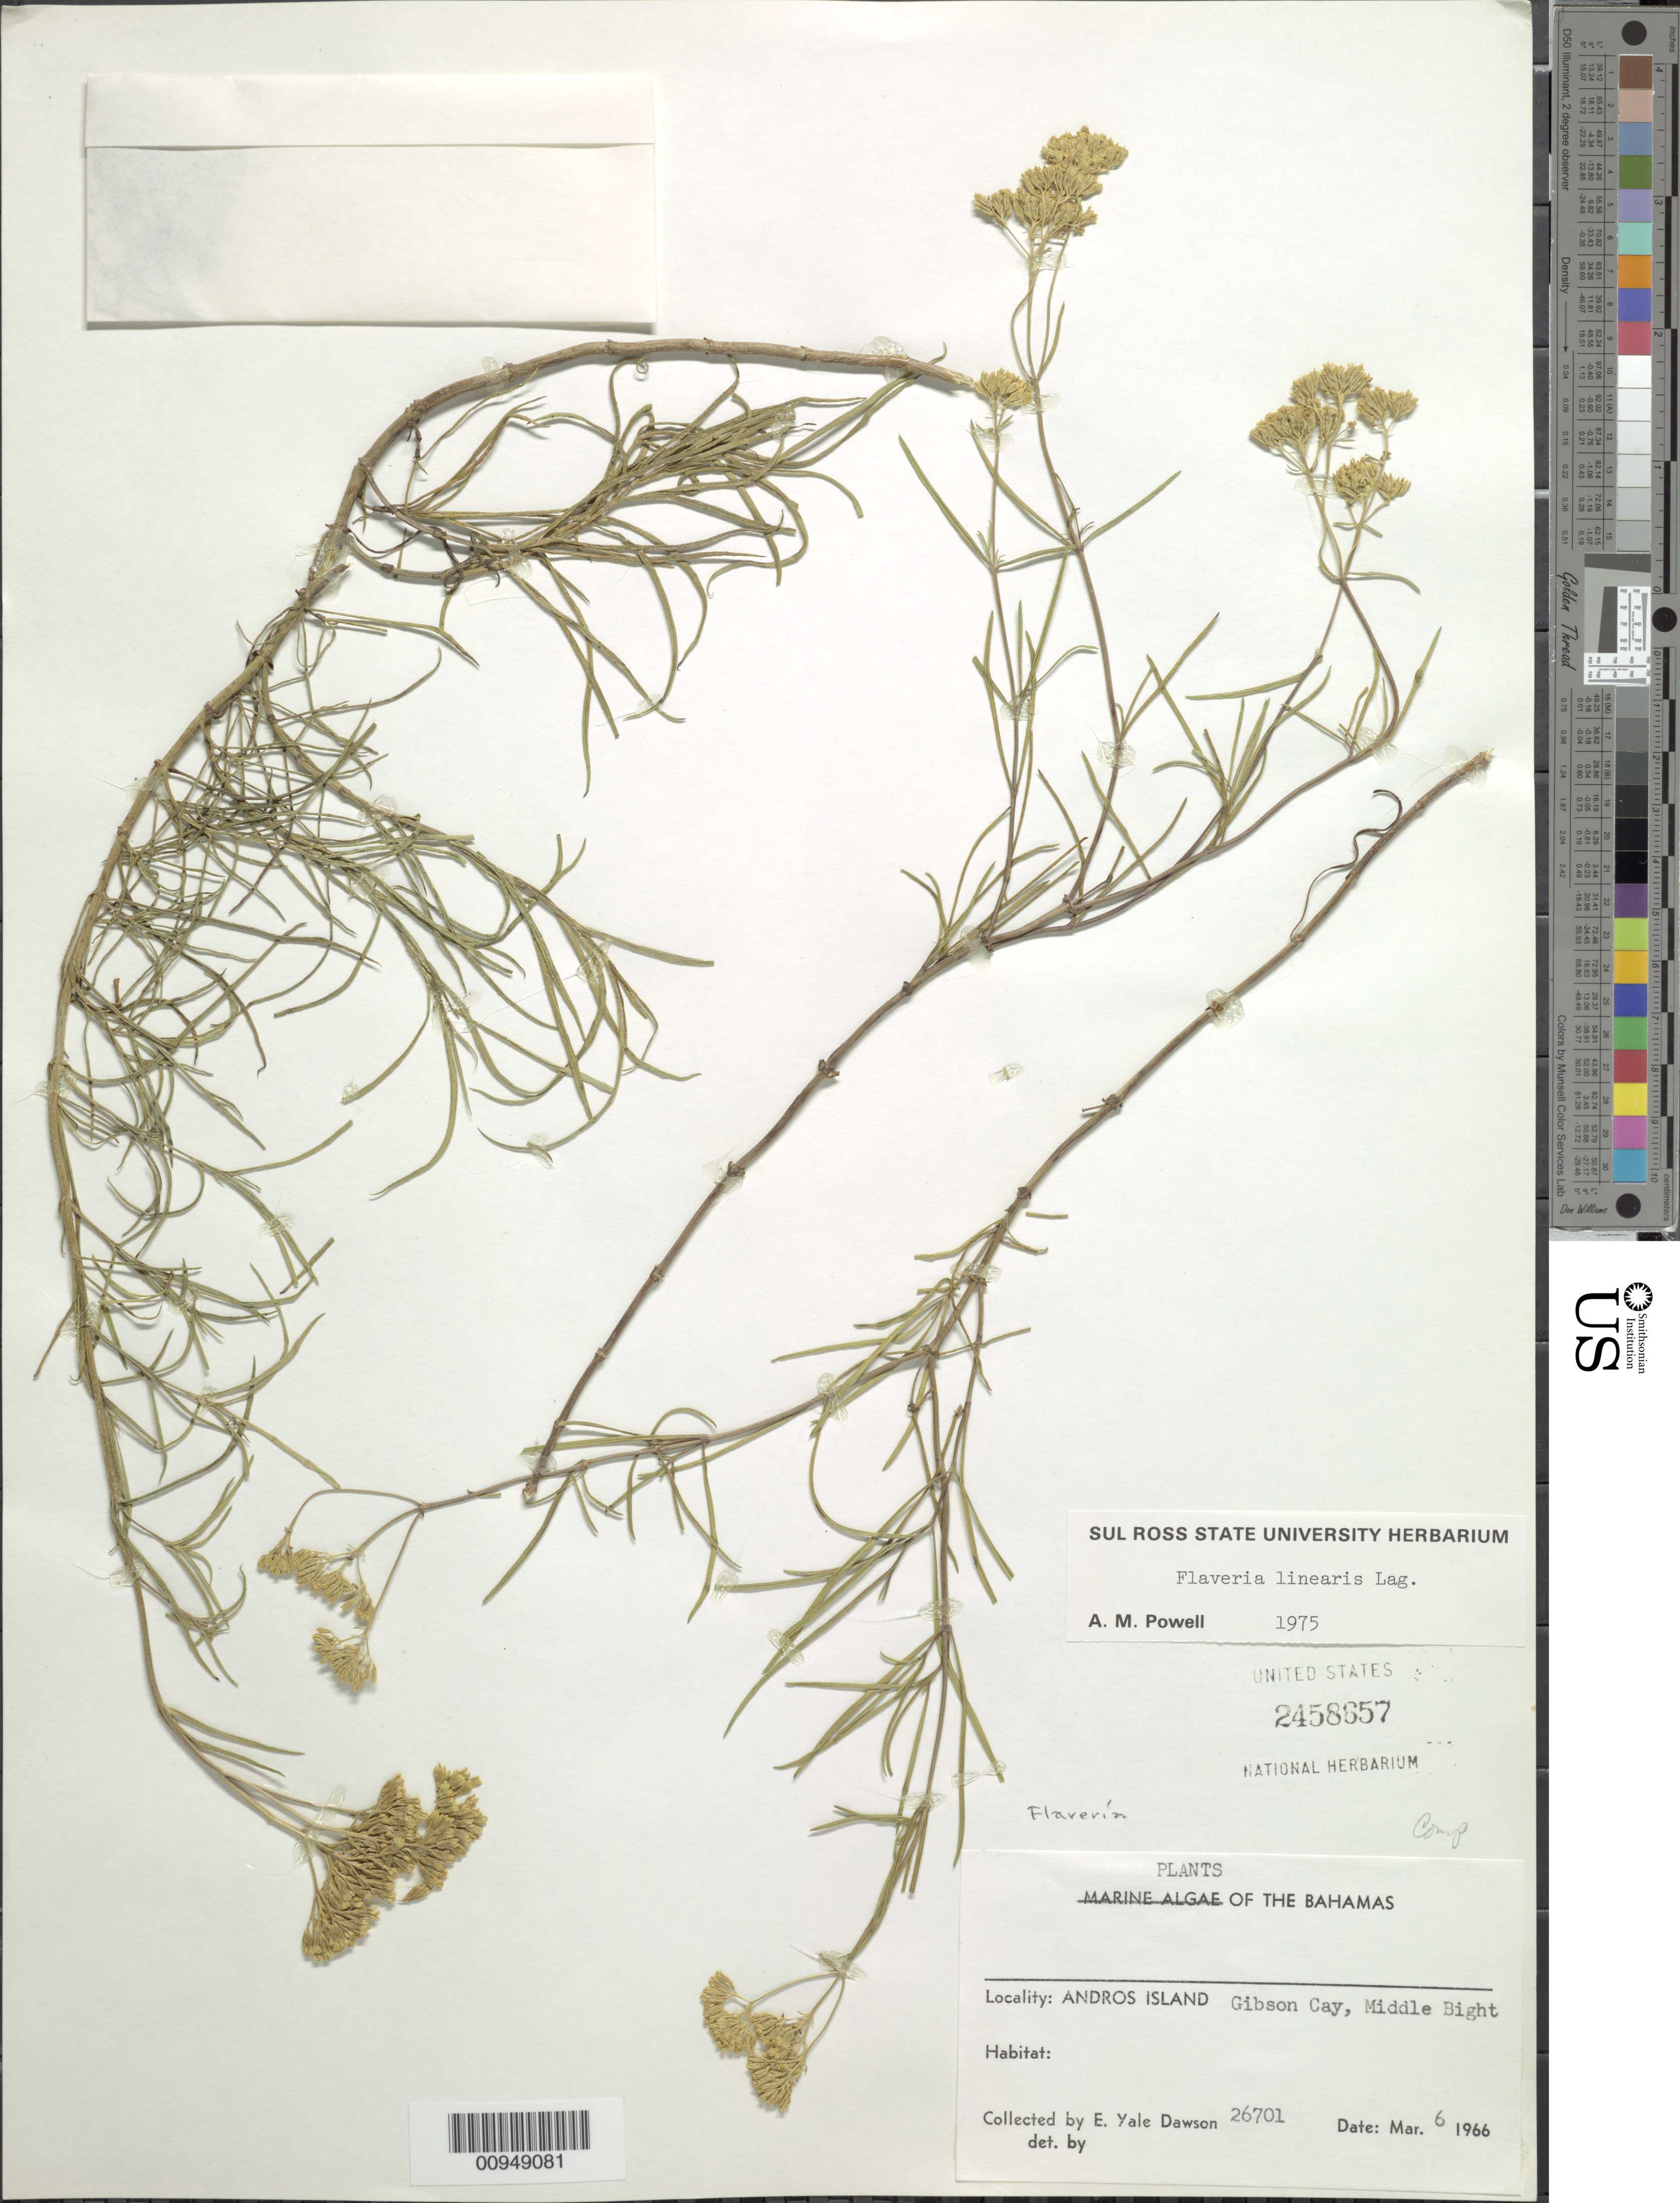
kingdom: Plantae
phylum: Tracheophyta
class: Magnoliopsida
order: Asterales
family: Asteraceae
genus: Flaveria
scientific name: Flaveria linearis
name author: Lag.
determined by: Powell, A. M.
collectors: E. Y. Dawson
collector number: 26701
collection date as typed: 06 Mar 1966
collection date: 1966-03-06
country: Bahamas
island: Andros Island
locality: Gibson Cay, Middle Bight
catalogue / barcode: US 2458657